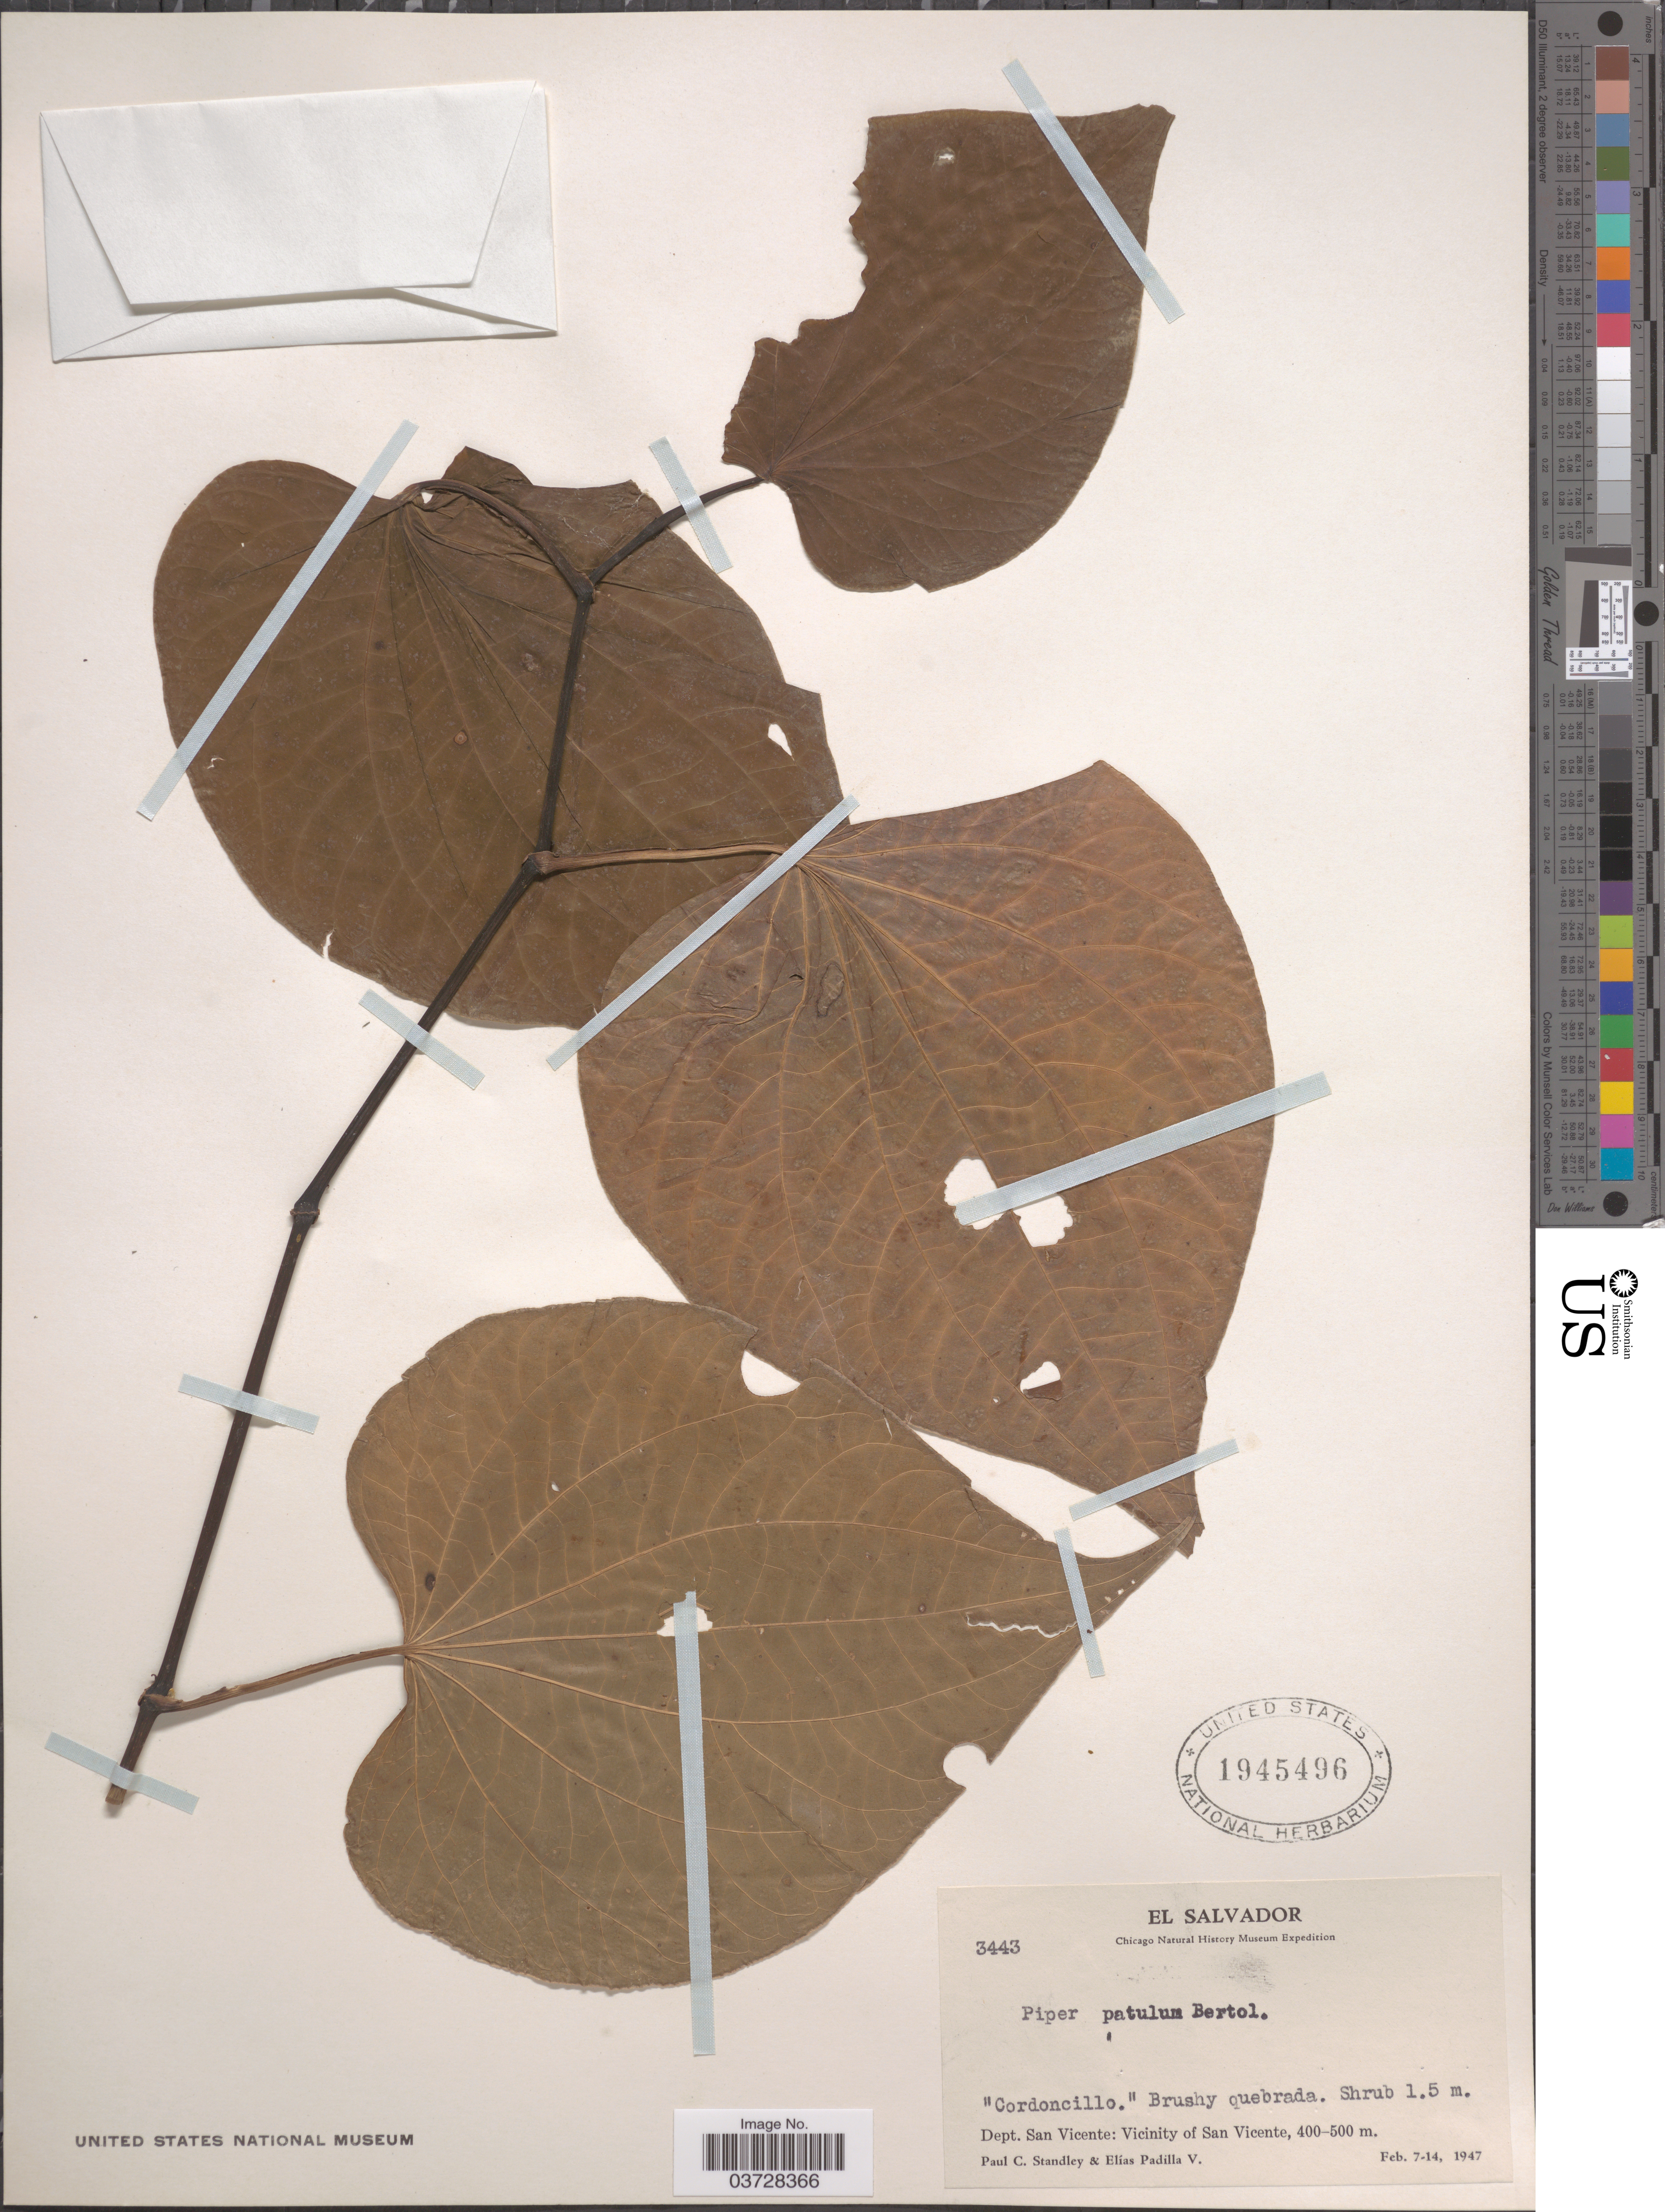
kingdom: Plantae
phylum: Tracheophyta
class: Magnoliopsida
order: Piperales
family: Piperaceae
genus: Piper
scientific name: Piper marginatum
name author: Jacq.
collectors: P. C. Standley & E. Padilla V.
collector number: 3443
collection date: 1947-02-07/1947-02-14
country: El Salvador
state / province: San Vincente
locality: Dept. San Vicente: Vicinity of San Vicente.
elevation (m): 400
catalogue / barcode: US 1945496